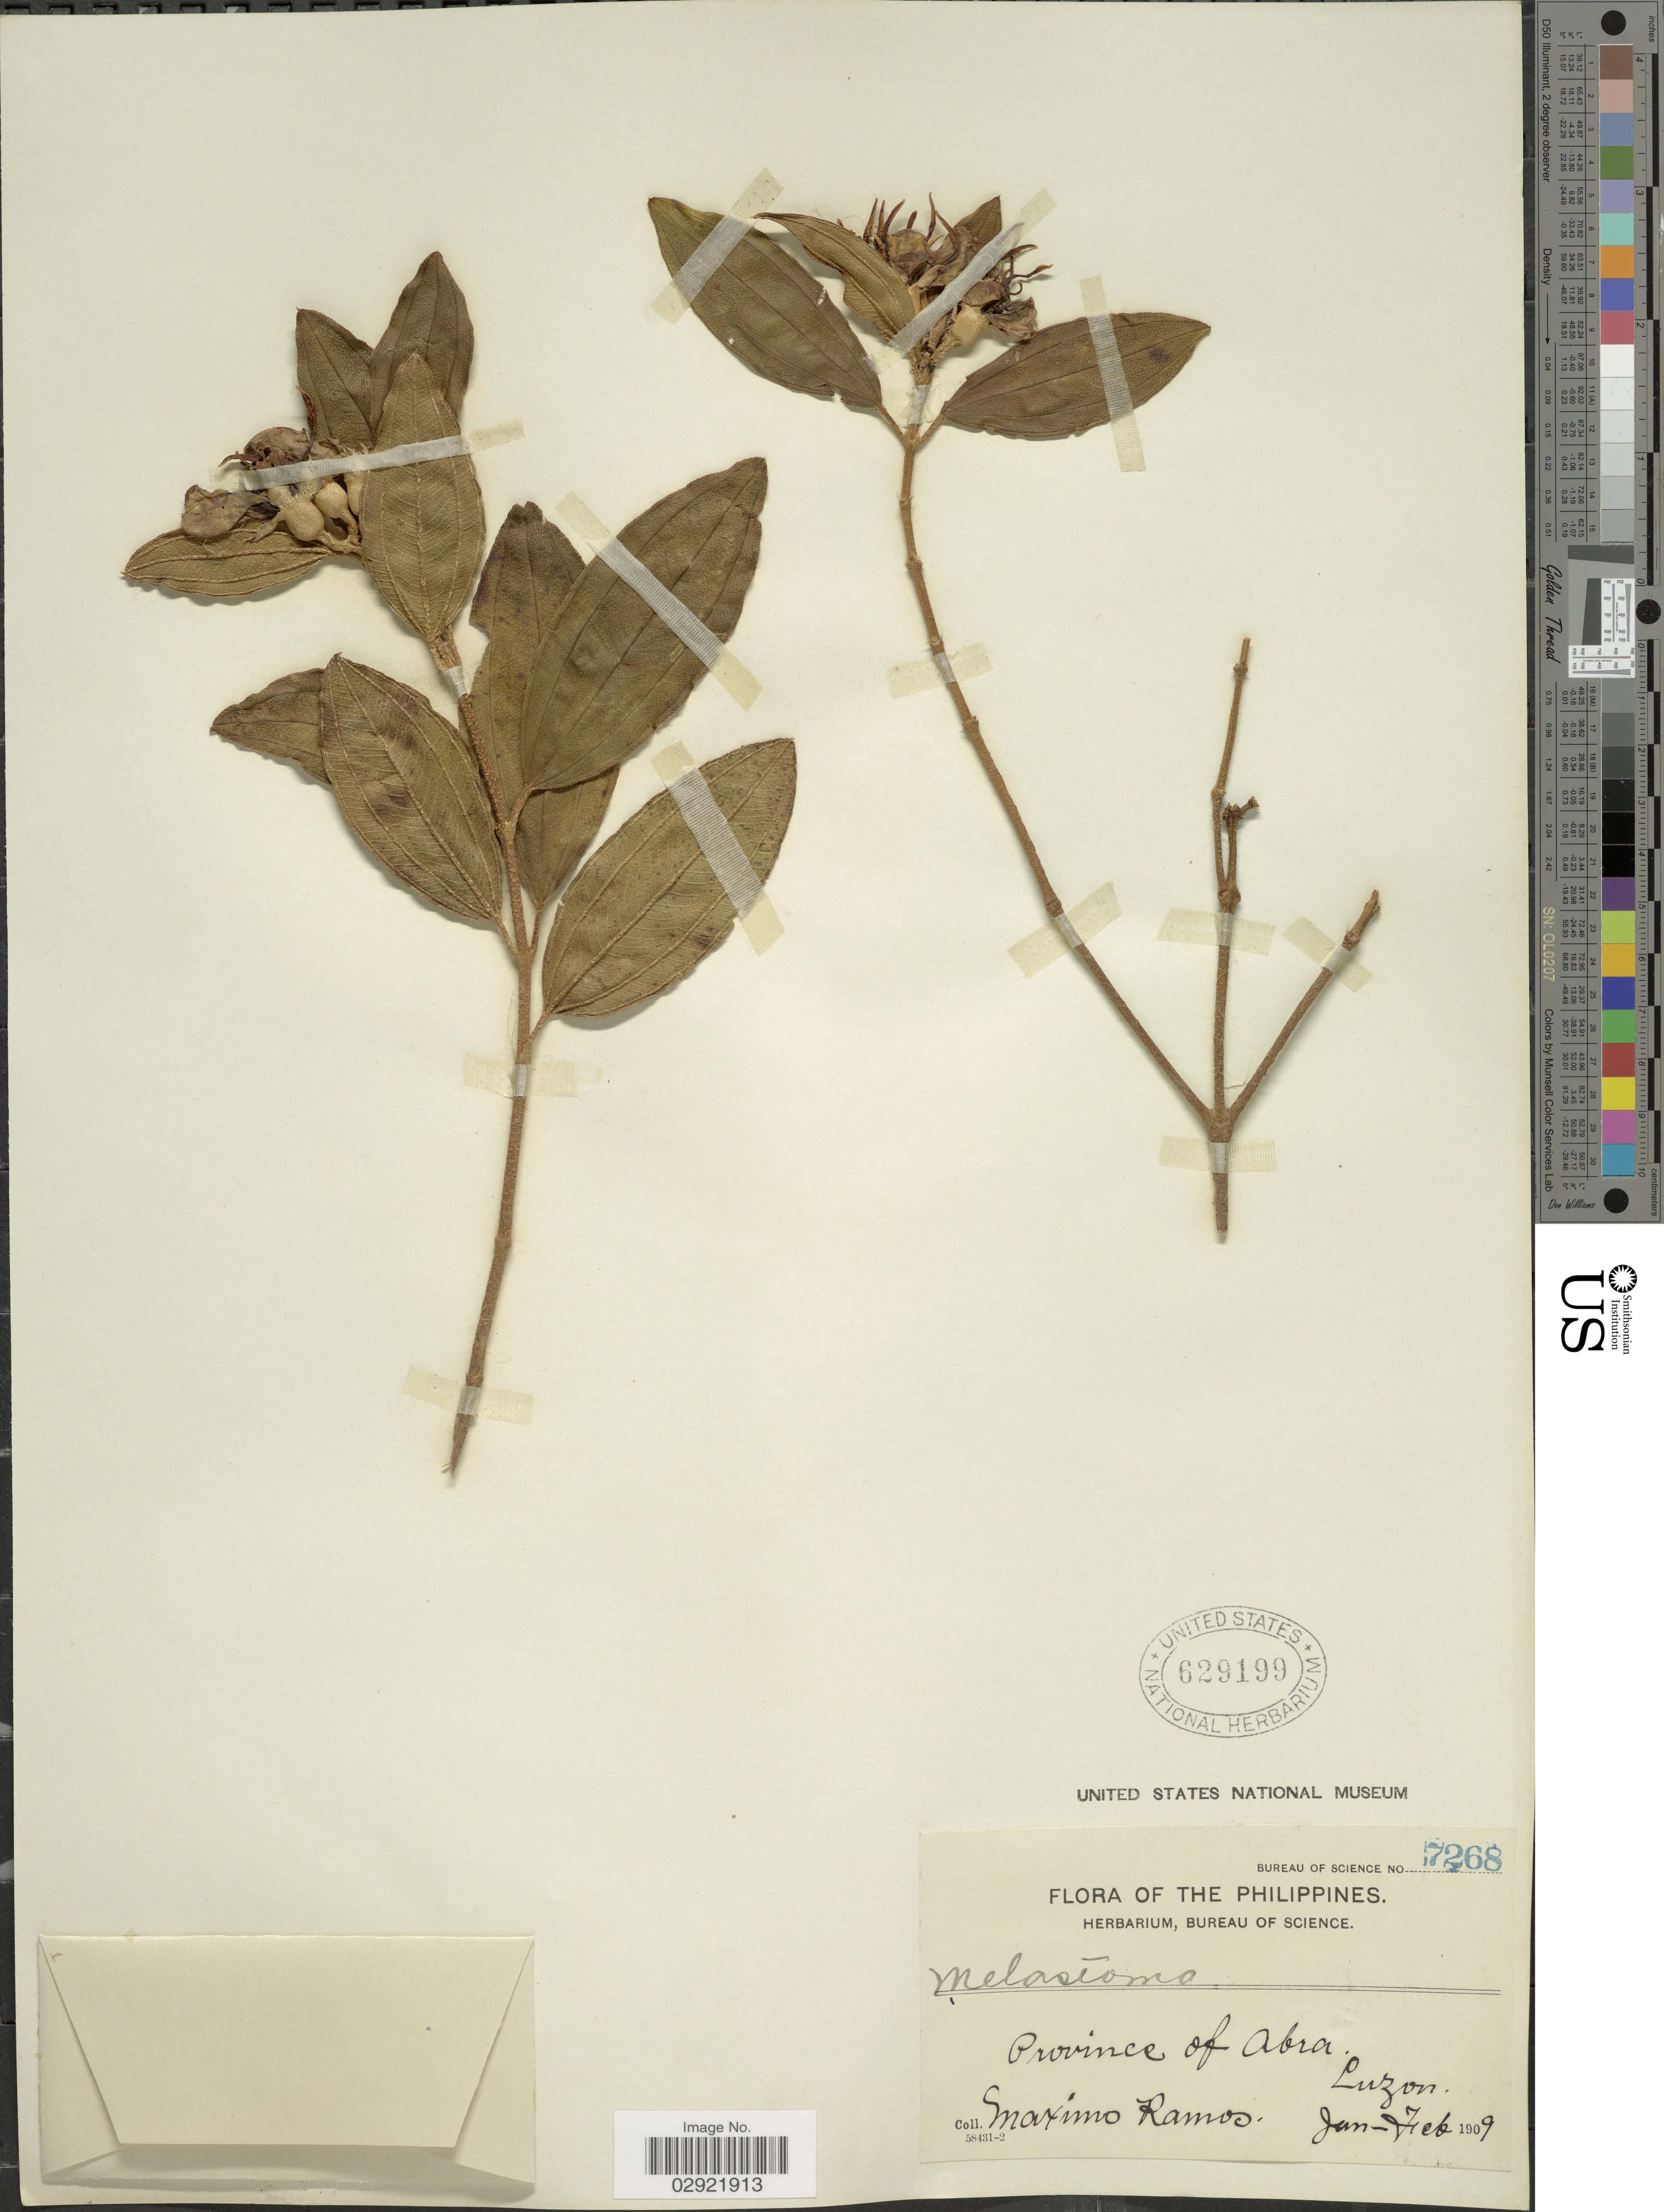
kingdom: Plantae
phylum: Tracheophyta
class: Magnoliopsida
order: Myrtales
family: Melastomataceae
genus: Melastoma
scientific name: Melastoma malabathricum subsp. malabathricum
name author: L.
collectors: M. Ramos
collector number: Bureau of Science 7268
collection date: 1909-01/1909-02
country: Philippines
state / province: Cordillera (Administrative Region)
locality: Province of Abra, Luzon.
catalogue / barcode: US 629199